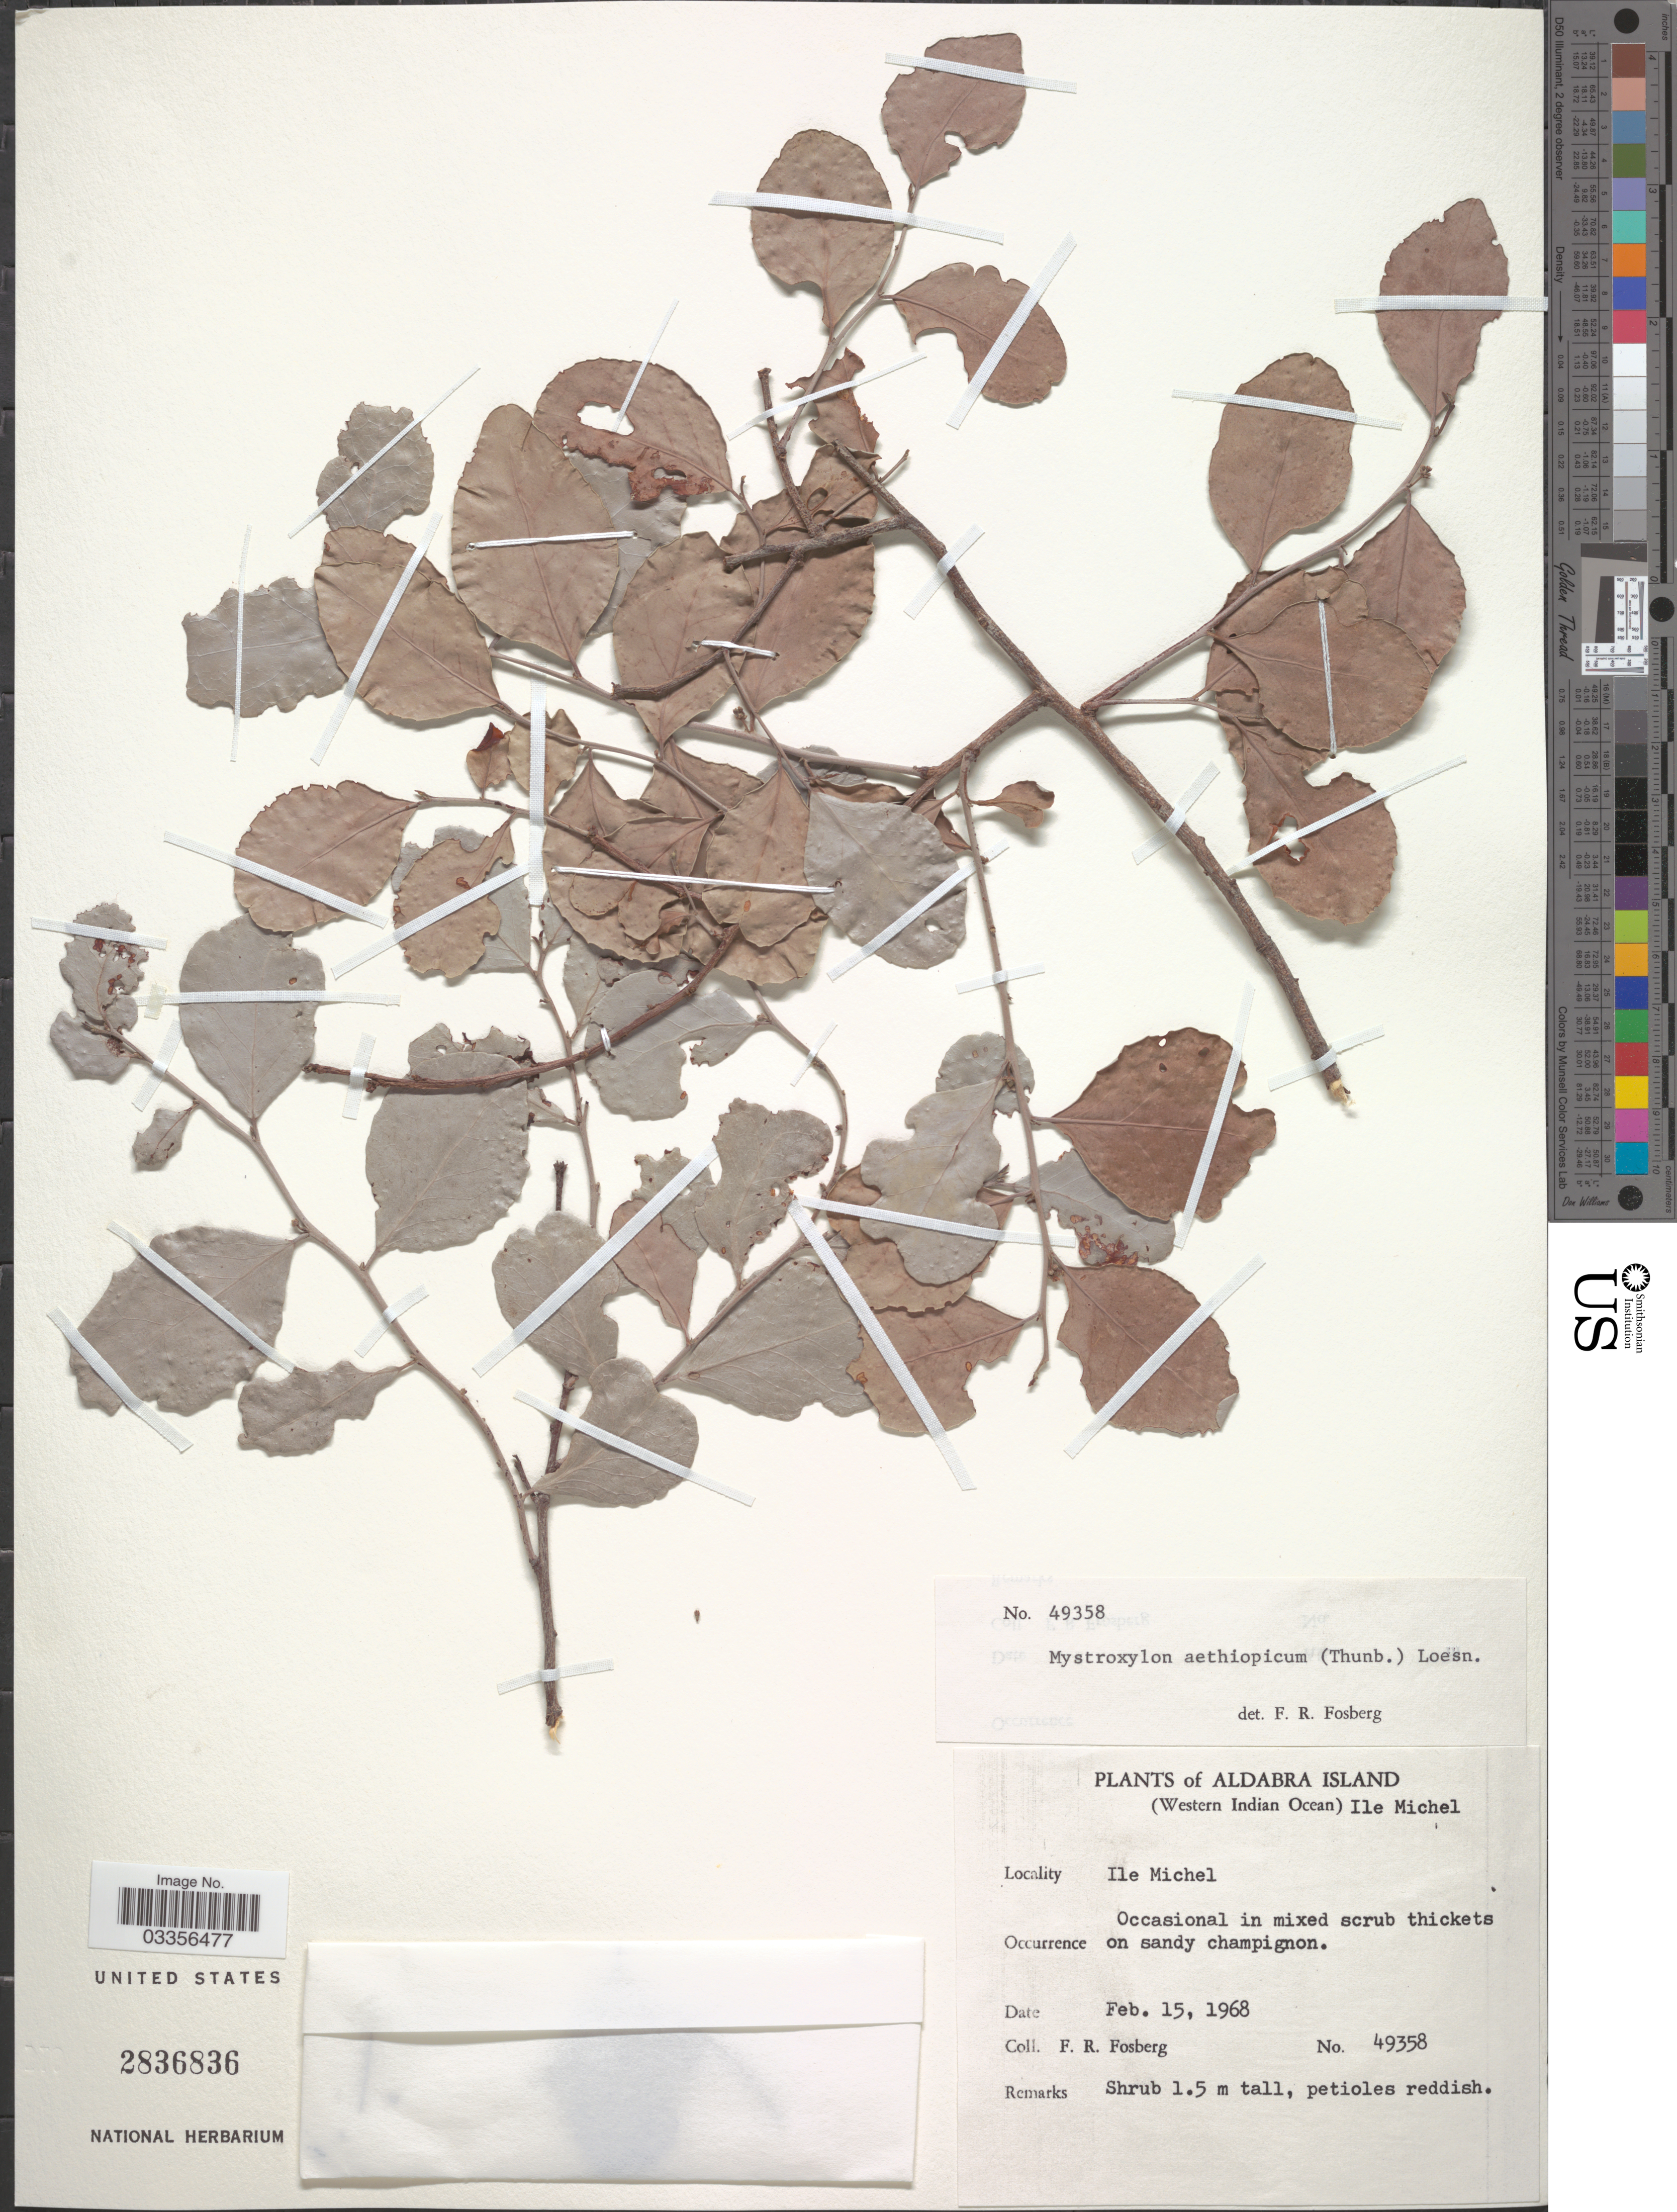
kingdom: Plantae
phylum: Tracheophyta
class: Magnoliopsida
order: Celastrales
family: Celastraceae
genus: Mystroxylon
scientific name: Mystroxylon aethiopicum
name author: (Thunb.) Loes.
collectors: F. R. Fosberg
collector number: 49358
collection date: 1968-02-15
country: Seychelles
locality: Aldabra Island (Western Indian Ocean) Ile Michel.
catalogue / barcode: US 2836836